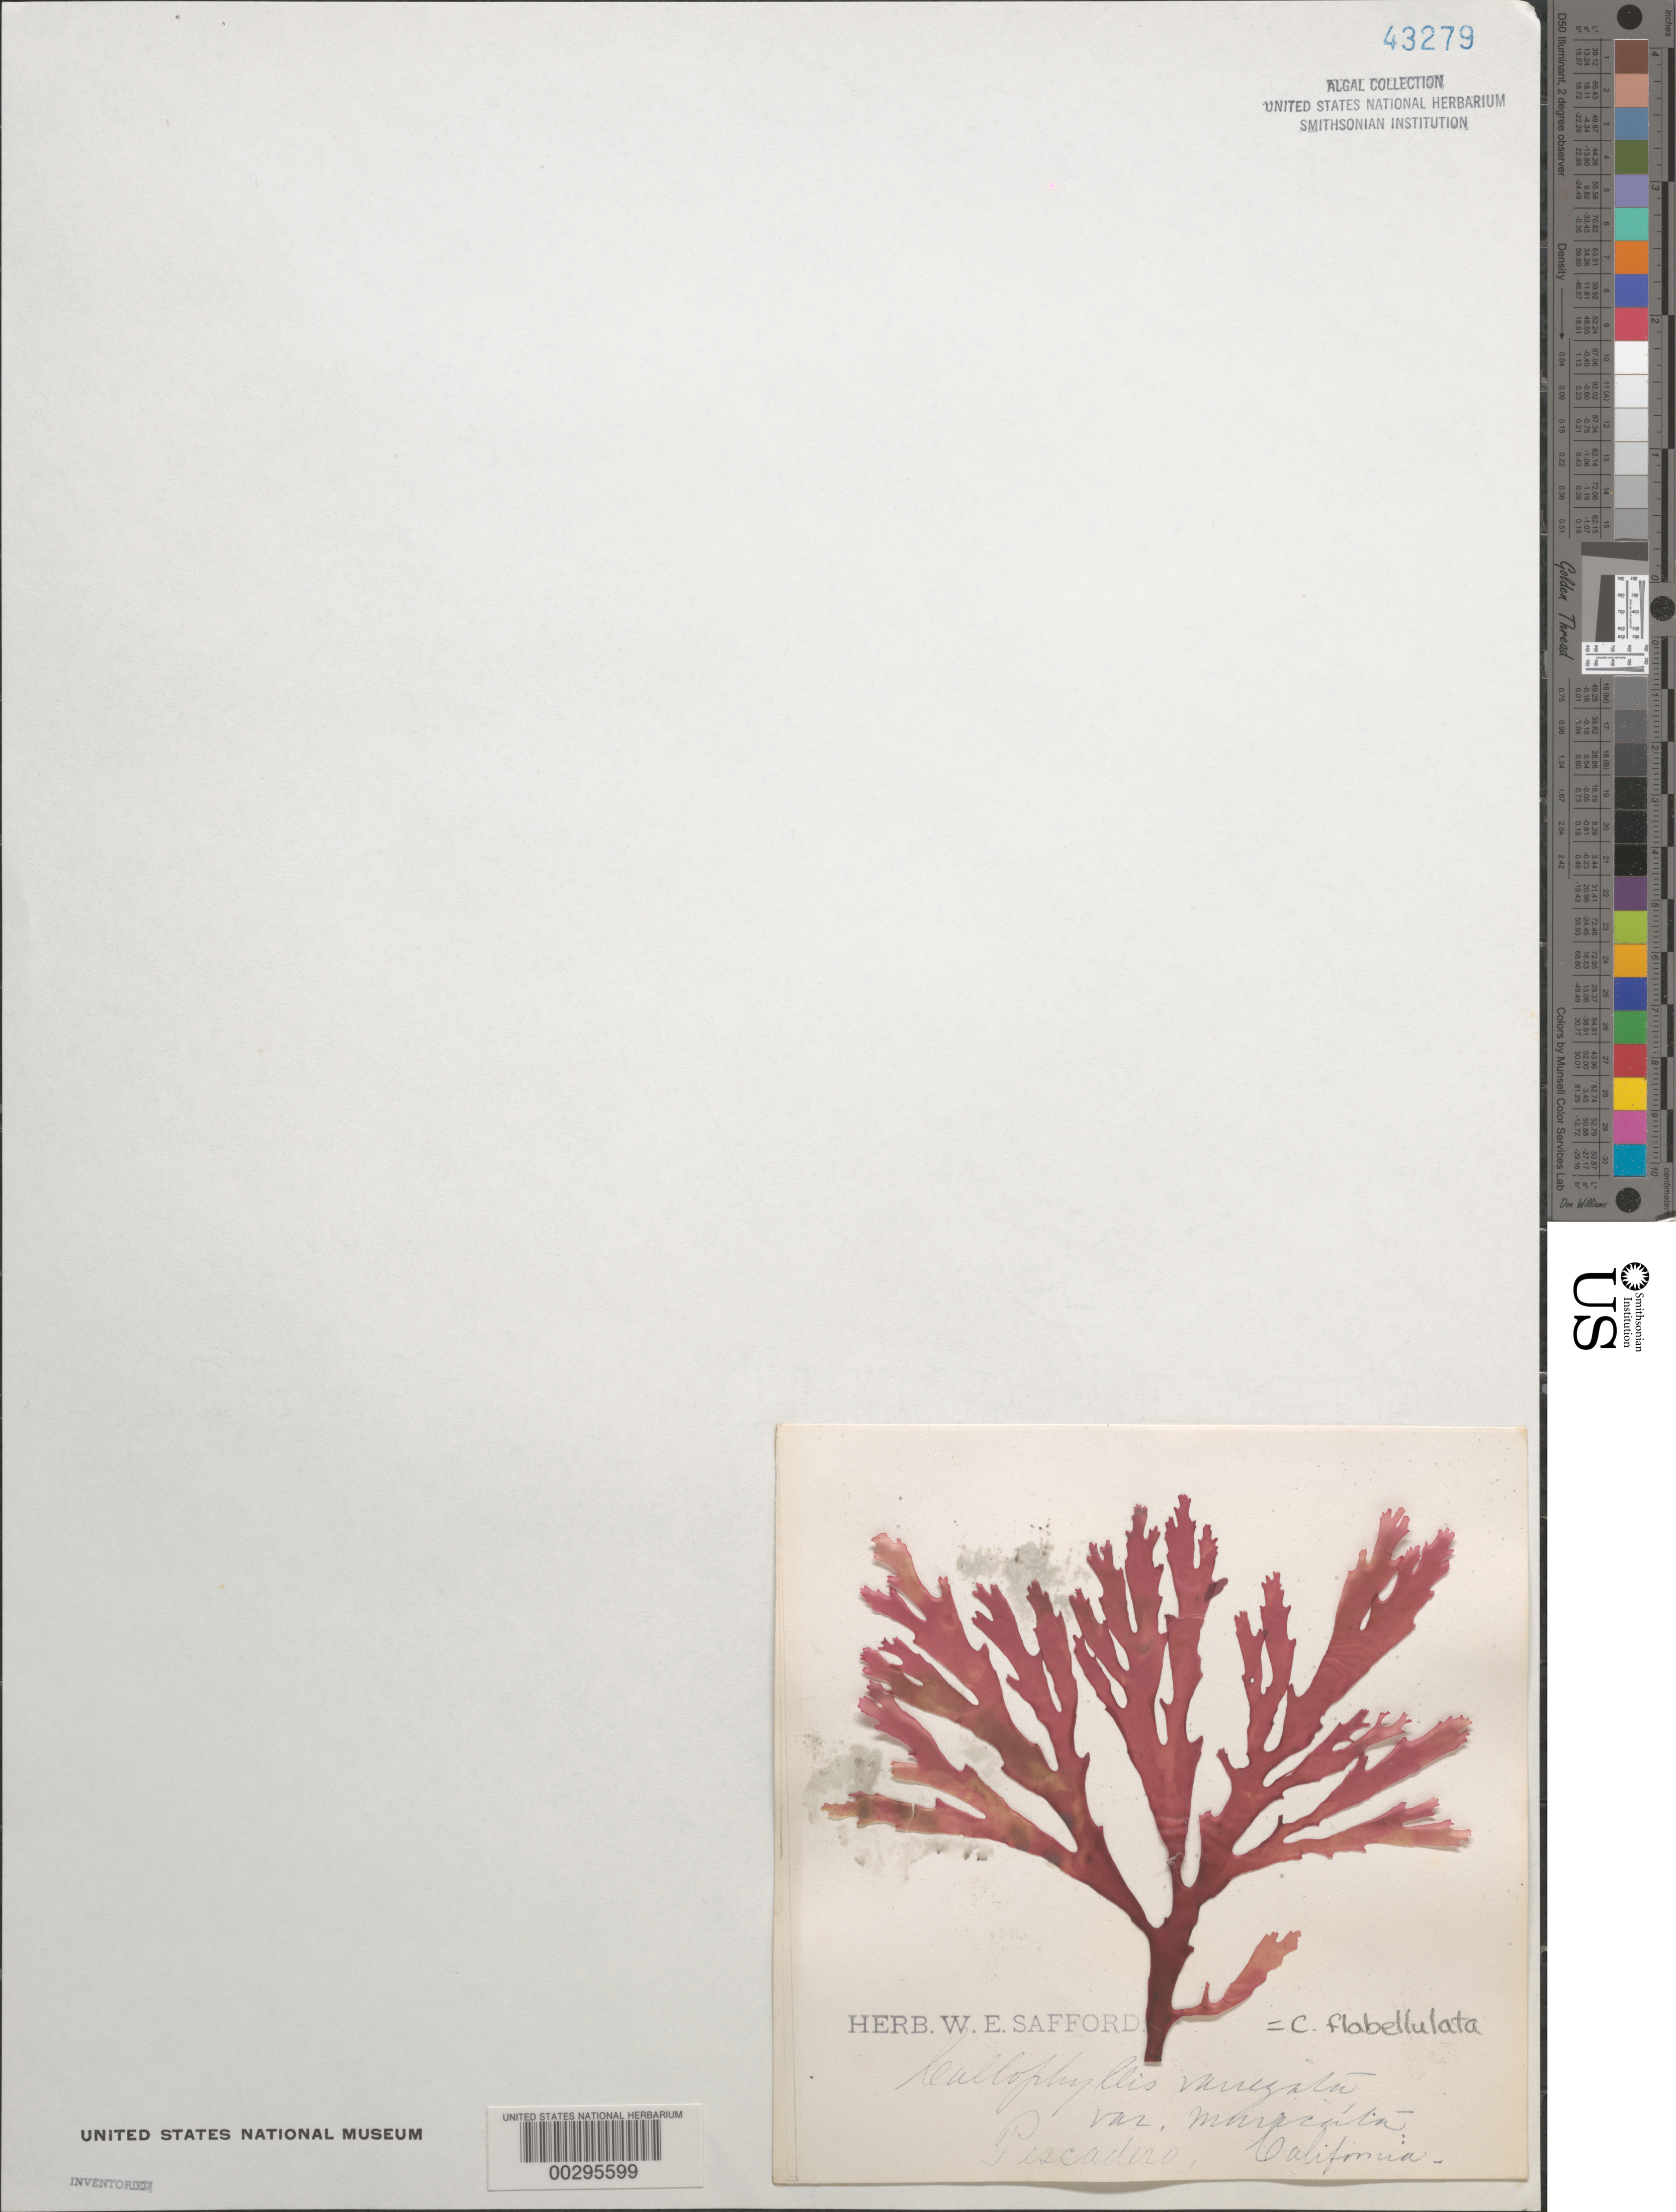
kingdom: Plantae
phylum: Rhodophyta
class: Florideophyceae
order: Gigartinales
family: Kallymeniaceae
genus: Callophyllis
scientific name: Callophyllis flabellulata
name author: Harv.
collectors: W. E. Safford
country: United States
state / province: California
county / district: San Mateo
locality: Pescadero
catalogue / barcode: US 43279